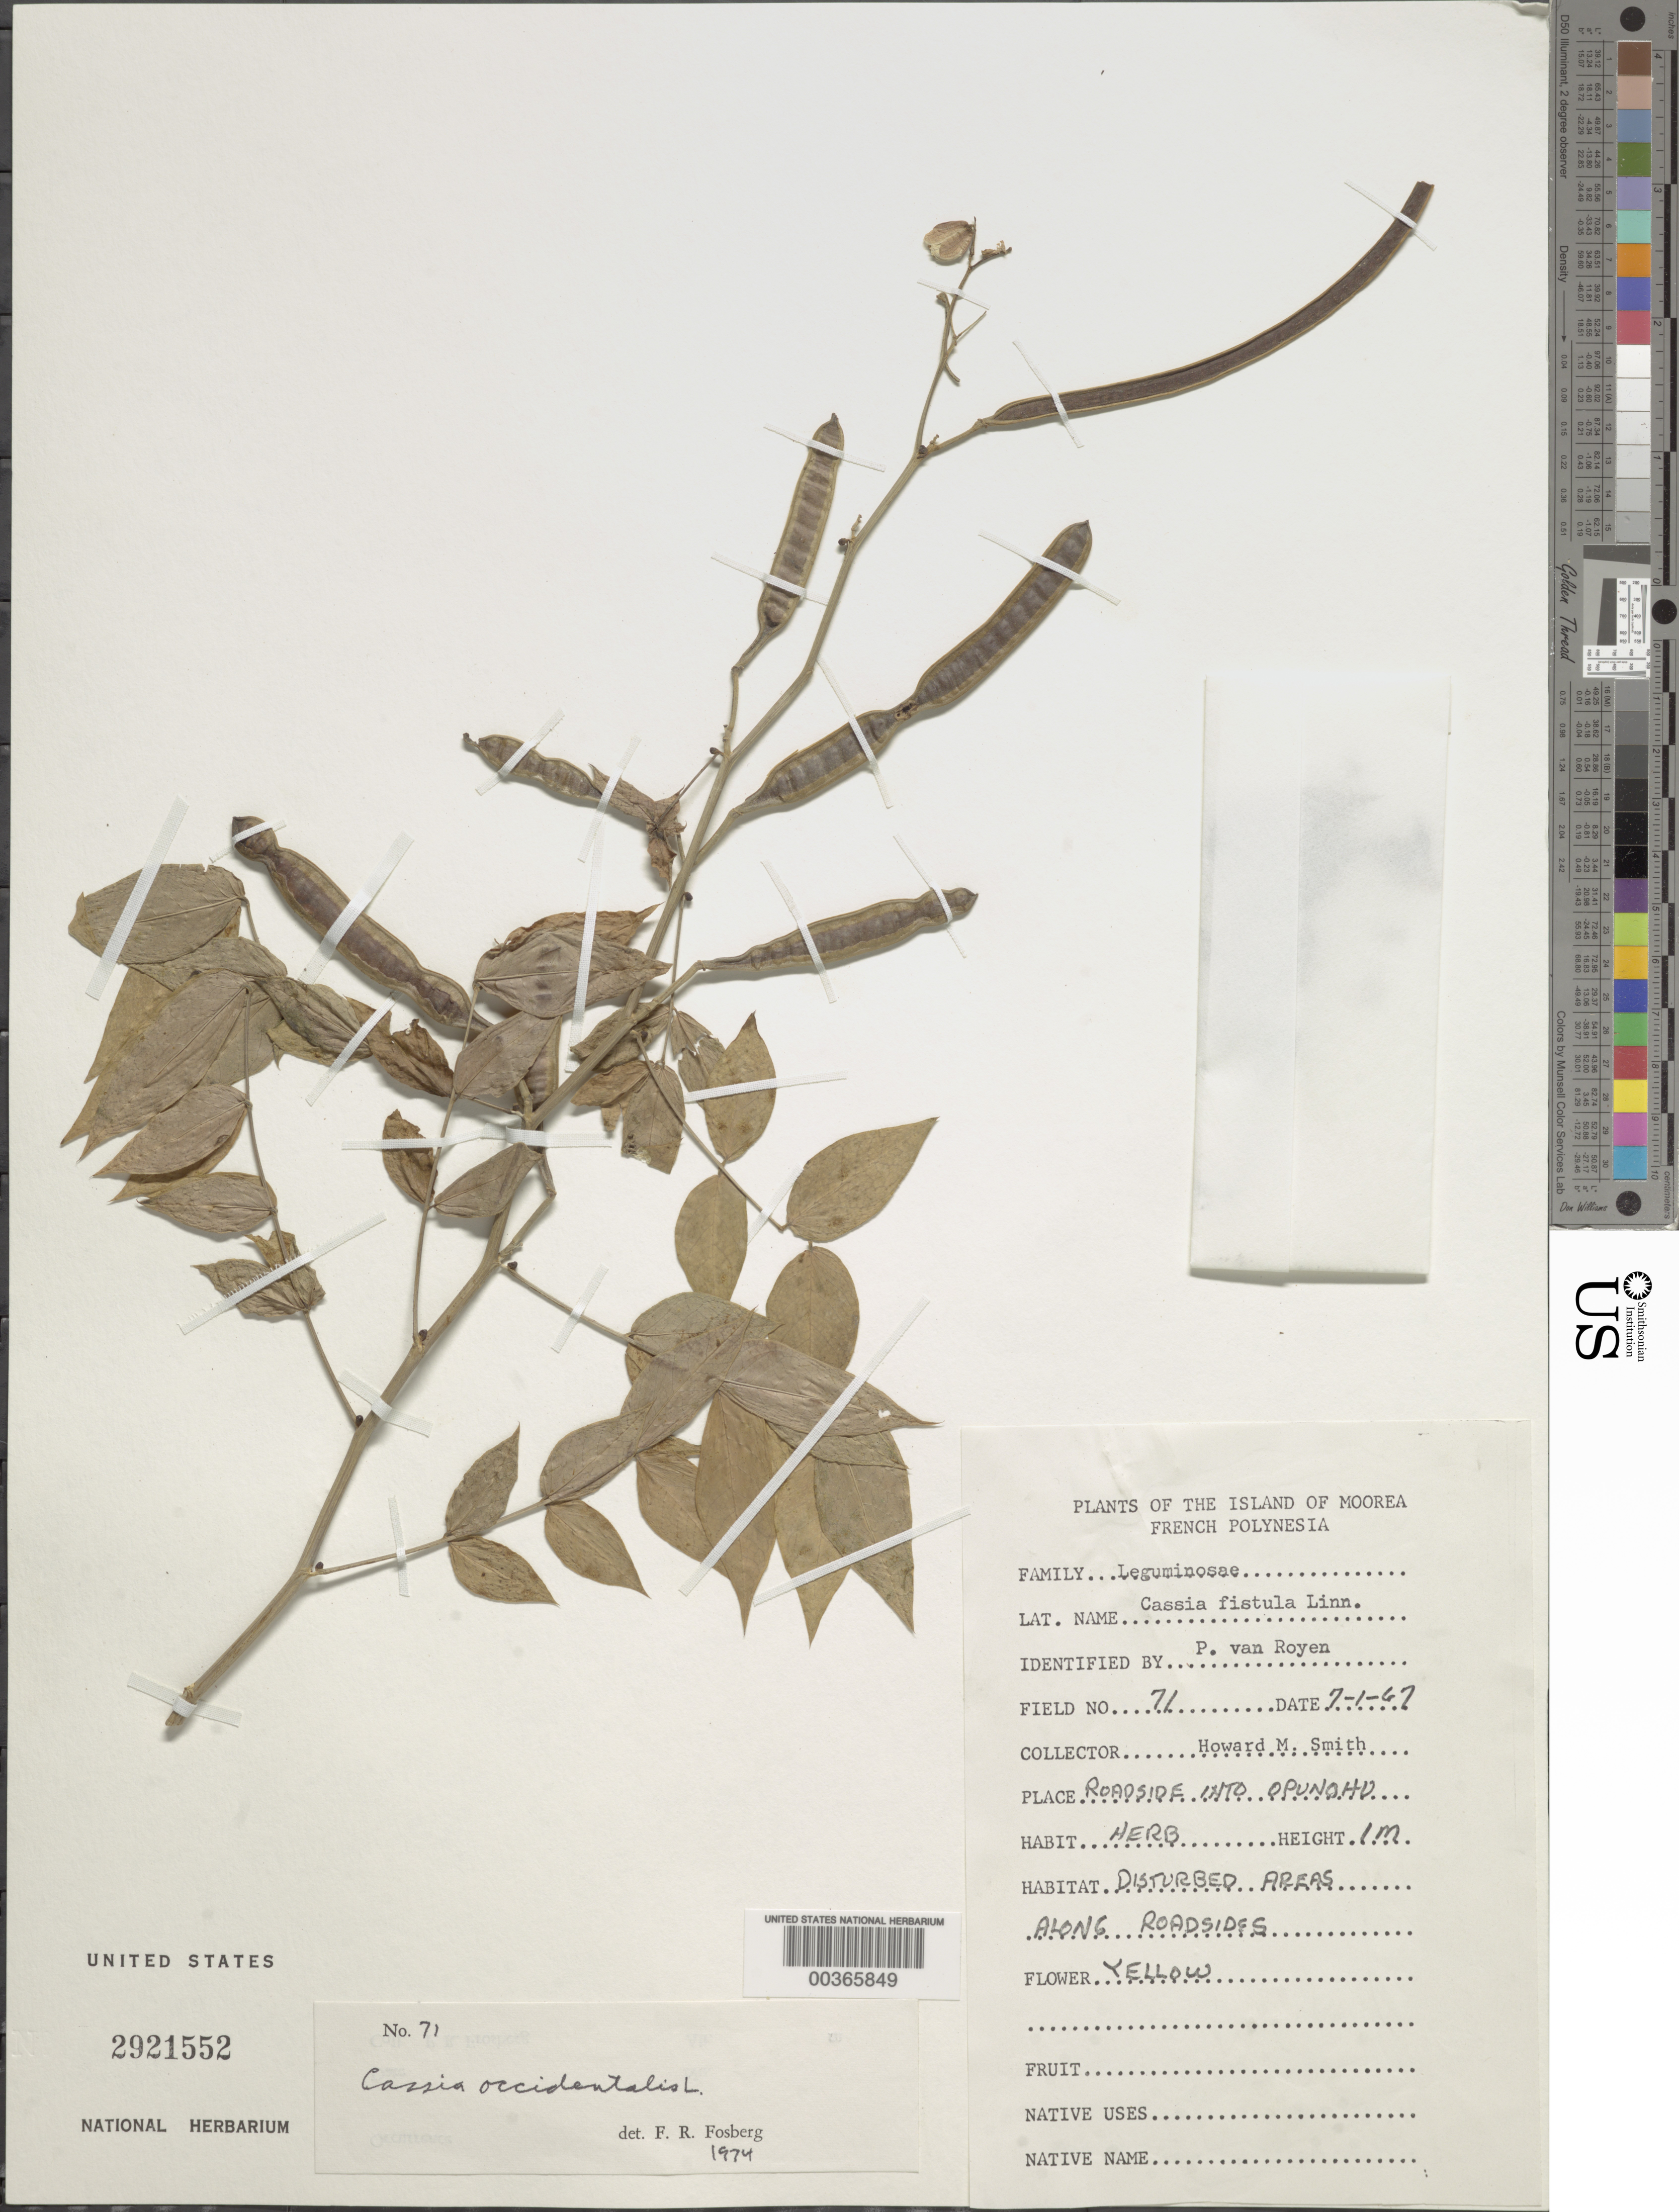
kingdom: Plantae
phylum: Tracheophyta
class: Magnoliopsida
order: Fabales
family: Fabaceae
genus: Senna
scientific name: Senna occidentalis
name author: (L.) Link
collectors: H. M. Smith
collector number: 71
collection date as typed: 07 Jan 1967 or 01 Jul 1967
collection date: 1967-01-07 or 1967-07-01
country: French Polynesia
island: Moorea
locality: Into opunoho [Society Is.]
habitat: Disturbed areas along roadsides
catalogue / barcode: US 2921552